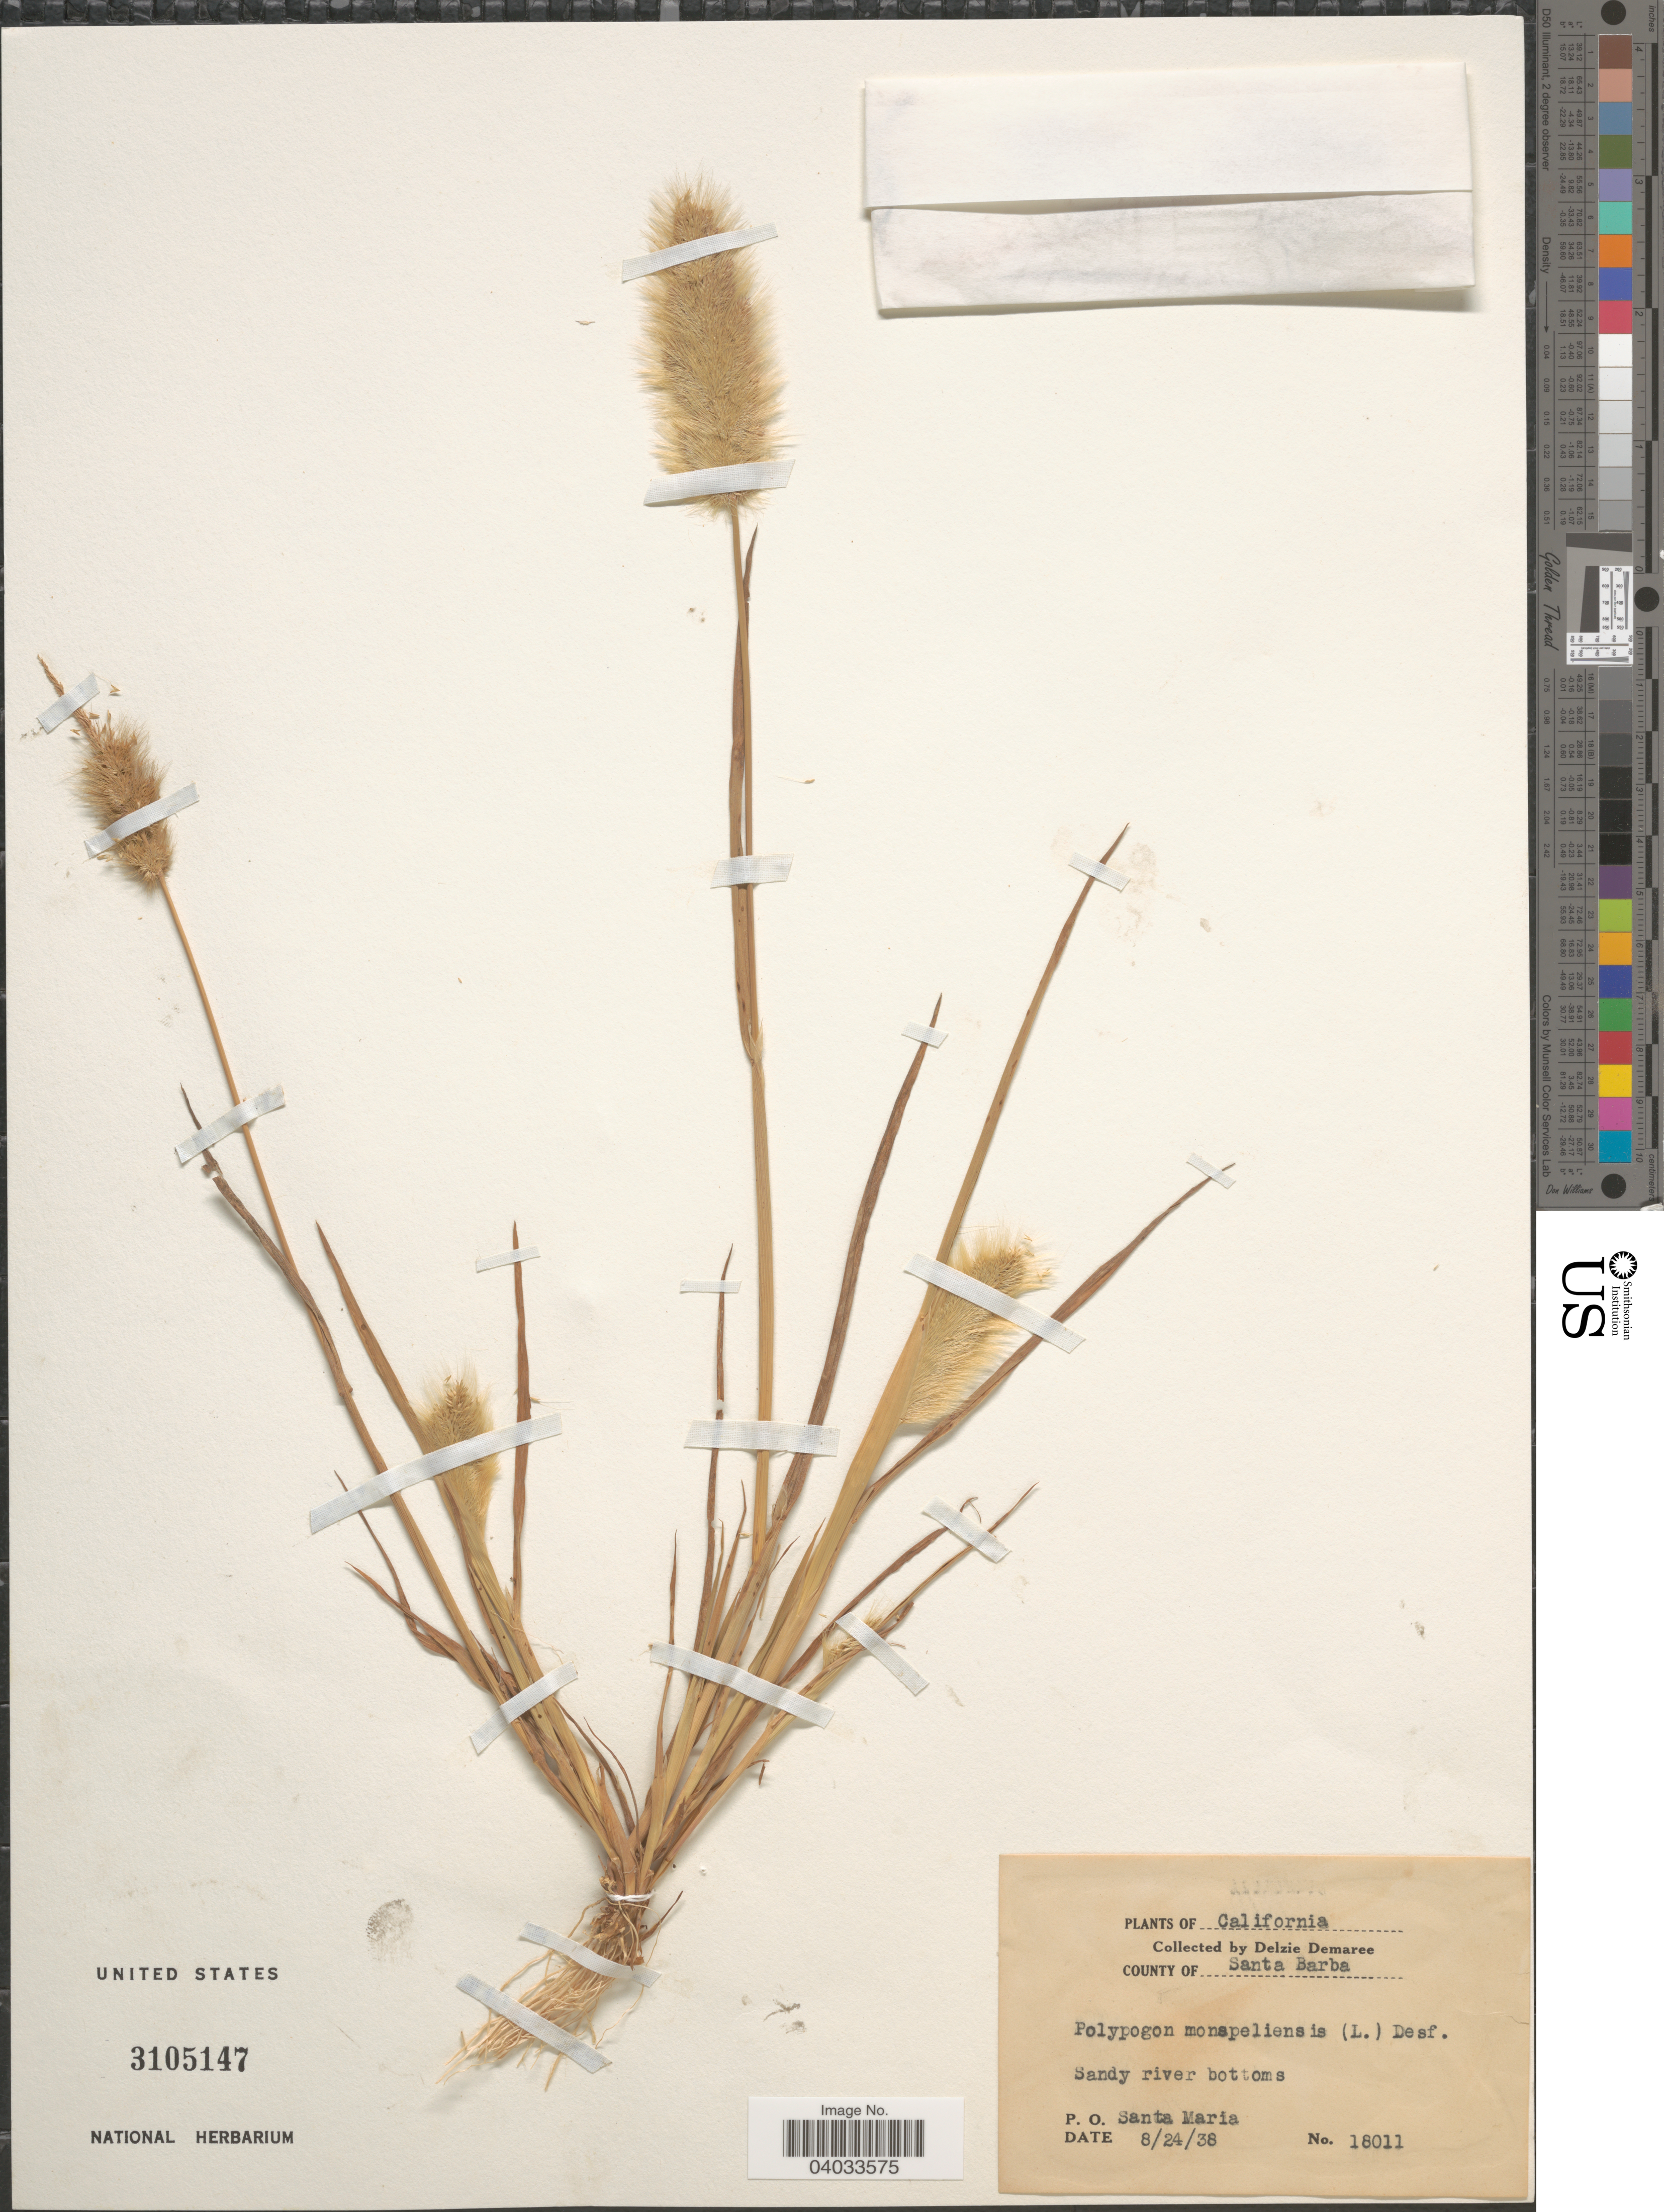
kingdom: Plantae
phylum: Tracheophyta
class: Liliopsida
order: Poales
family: Poaceae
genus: Polypogon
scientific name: Polypogon monspeliensis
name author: (L.) Desf.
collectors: D. Demaree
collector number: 18011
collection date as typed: Transcribed d/m/y: 24/8/38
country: United States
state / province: California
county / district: Santa Barbara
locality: County of Santa Barba. Sandy river bottoms. P. O. Santa Maria.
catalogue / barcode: US 3105147